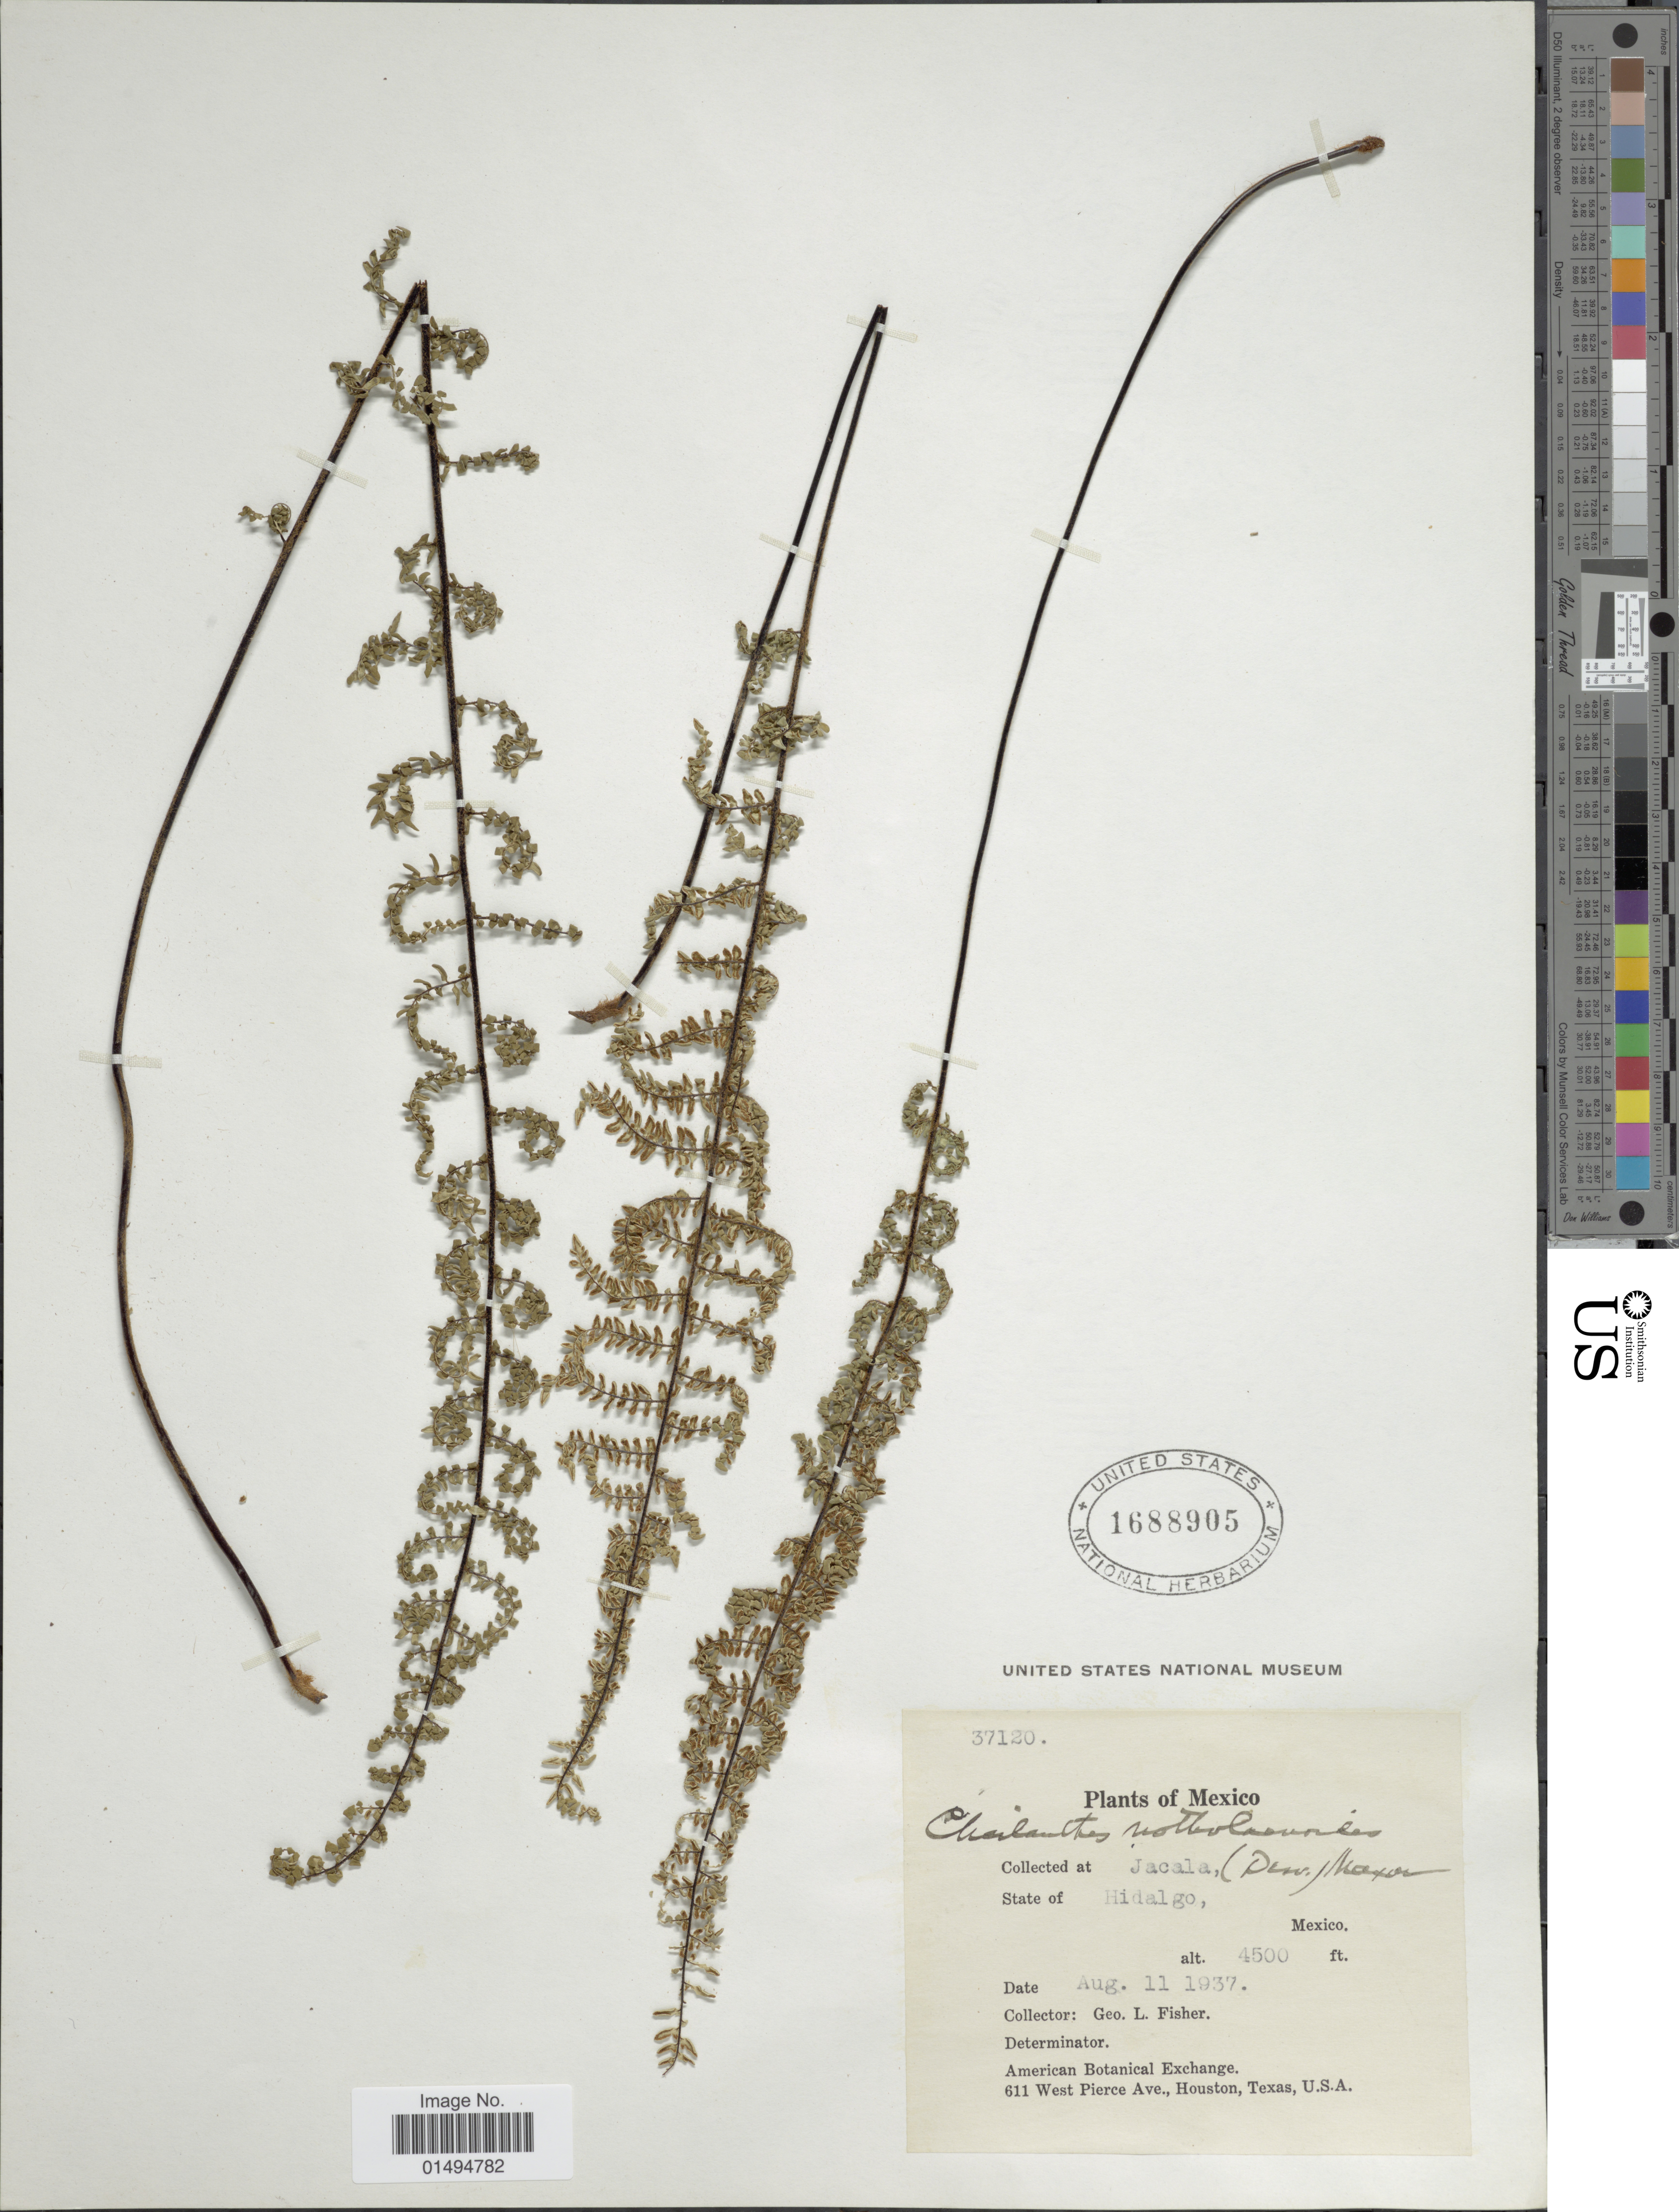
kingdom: Plantae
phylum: Tracheophyta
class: Polypodiopsida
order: Polypodiales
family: Pteridaceae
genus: Myriopteris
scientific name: Myriopteris notholaenoides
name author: (Desv.) Grusz & Windham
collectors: G. L. Fisher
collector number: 37120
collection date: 1937-08-11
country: Mexico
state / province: Hidalgo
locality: Jacala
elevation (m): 1372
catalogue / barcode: US 1688905